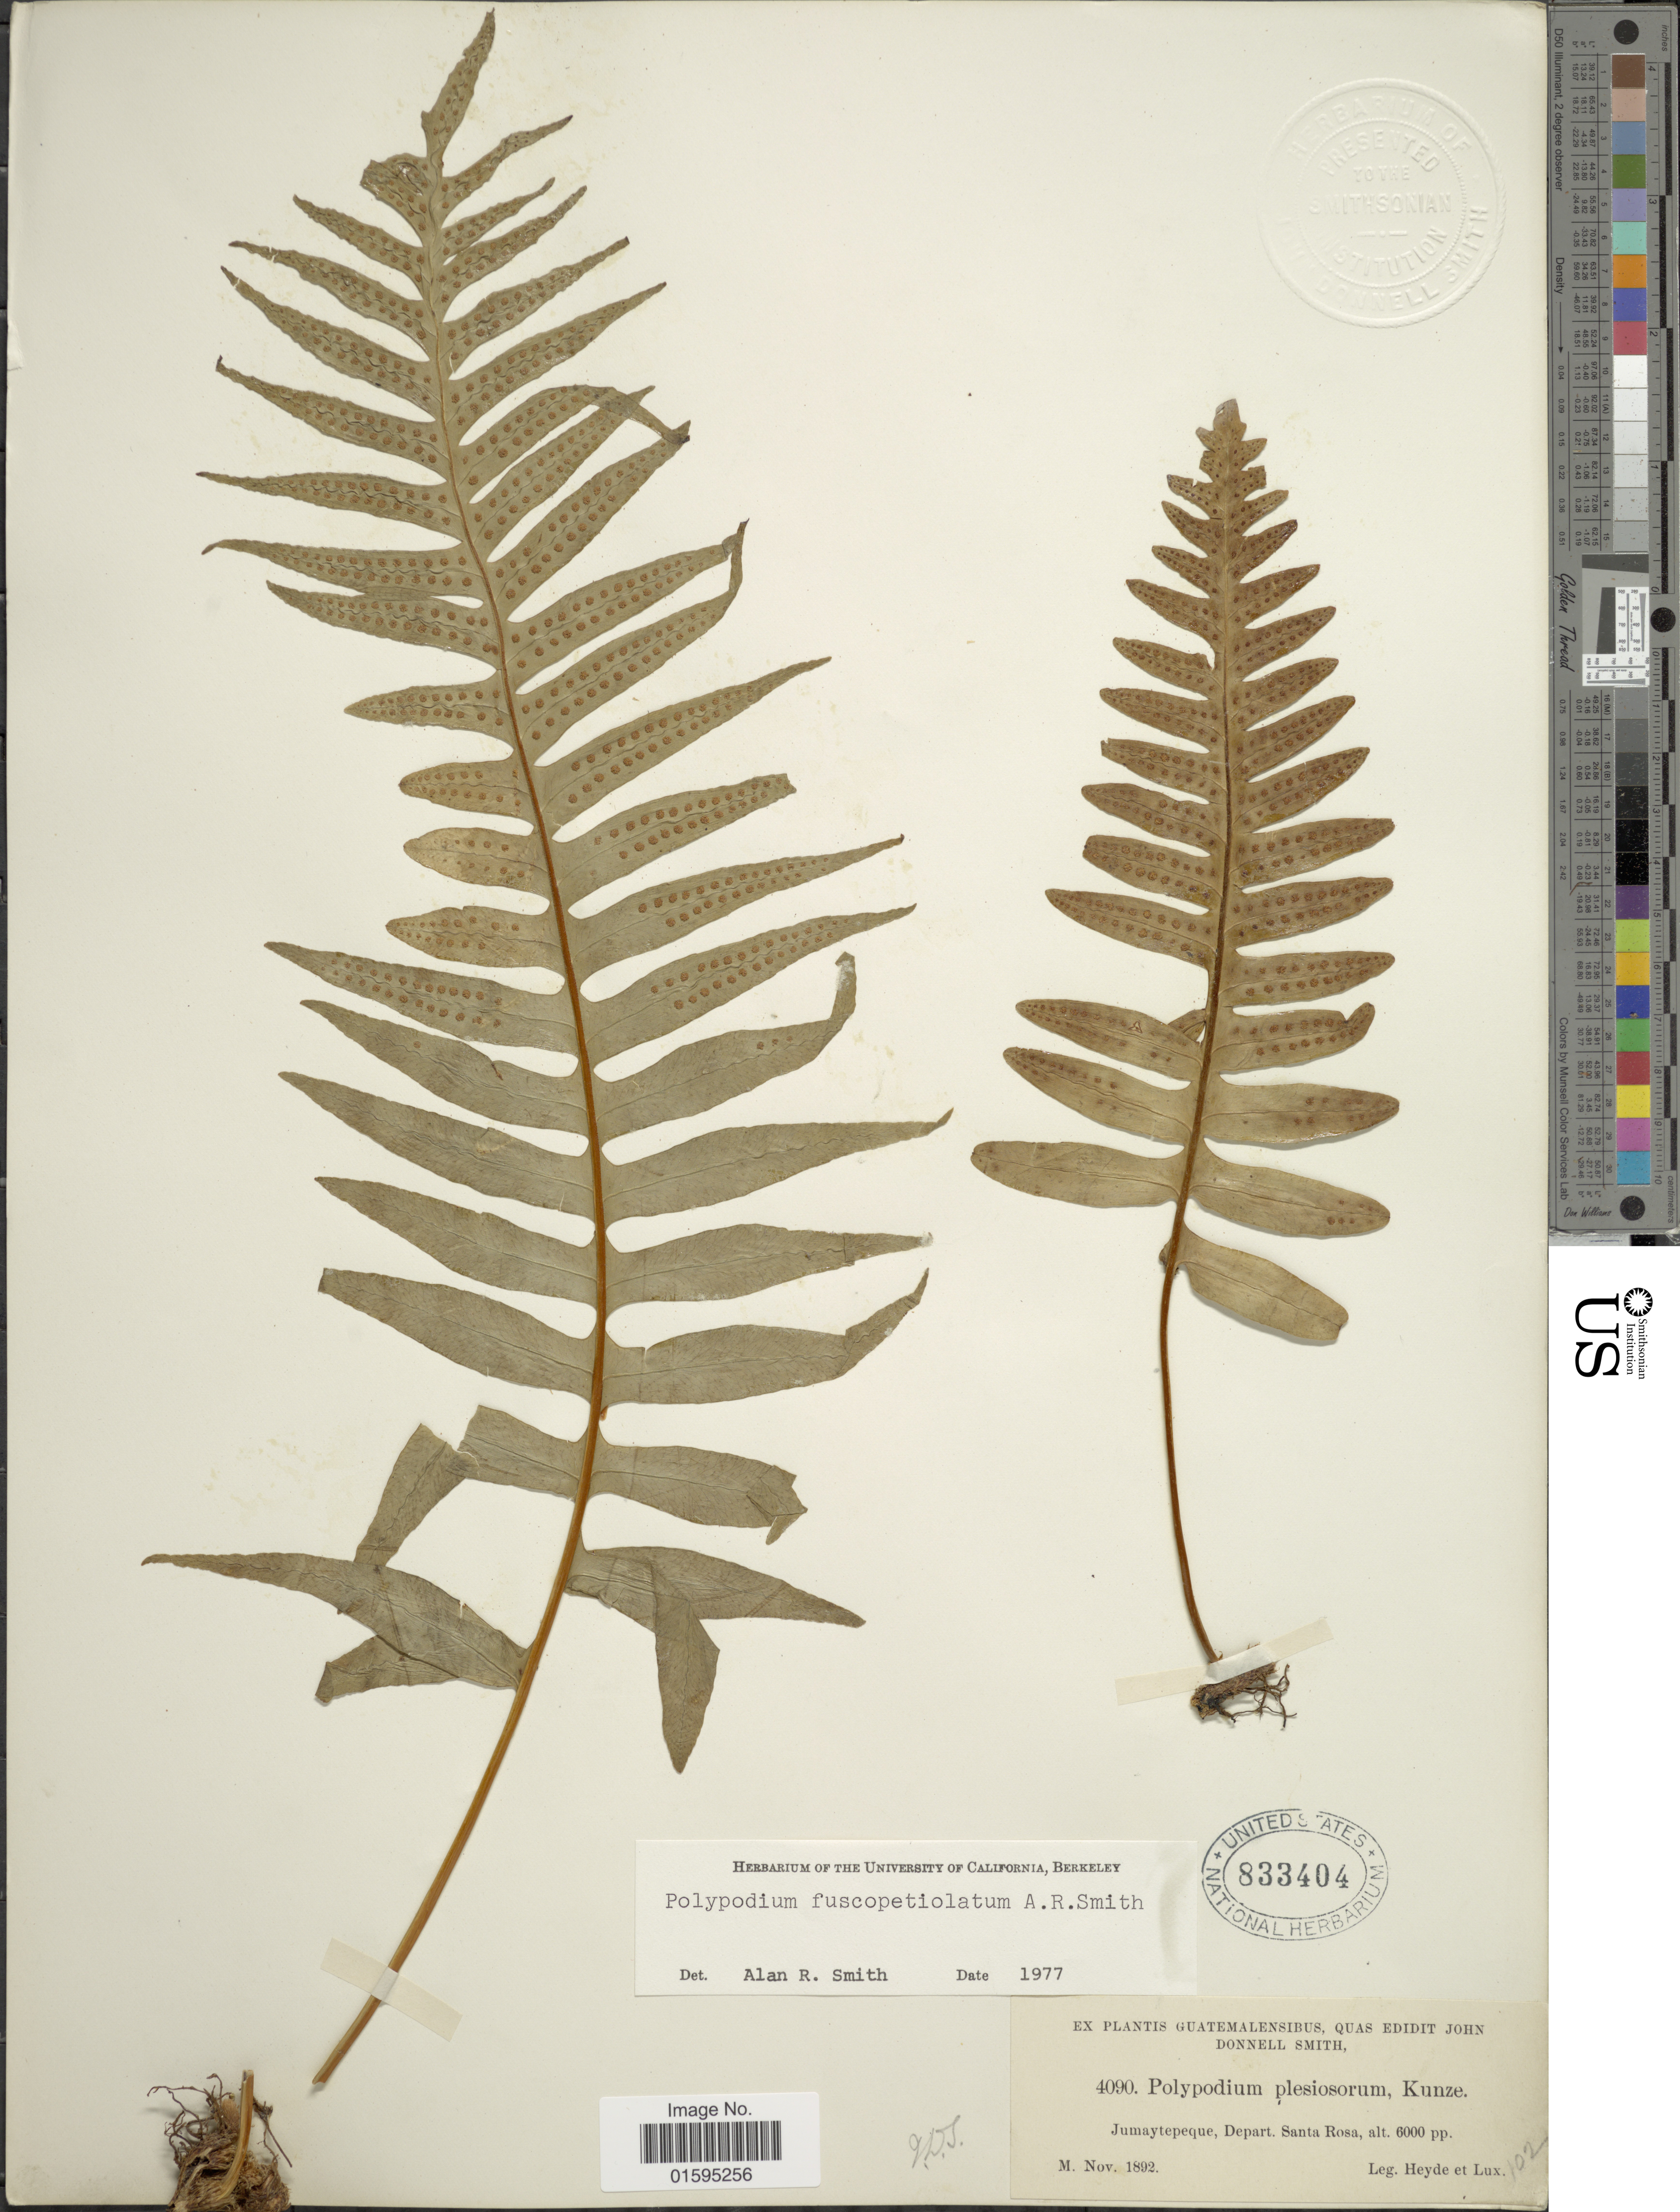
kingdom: Plantae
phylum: Tracheophyta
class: Polypodiopsida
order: Polypodiales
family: Polypodiaceae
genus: Polypodium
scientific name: Polypodium fuscopetiolatum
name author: A.R. Sm.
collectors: Heyde & Lux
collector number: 4090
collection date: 1892-11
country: Guatemala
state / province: Santa Rosa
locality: Jumaytepeque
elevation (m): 1829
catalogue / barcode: US 833404